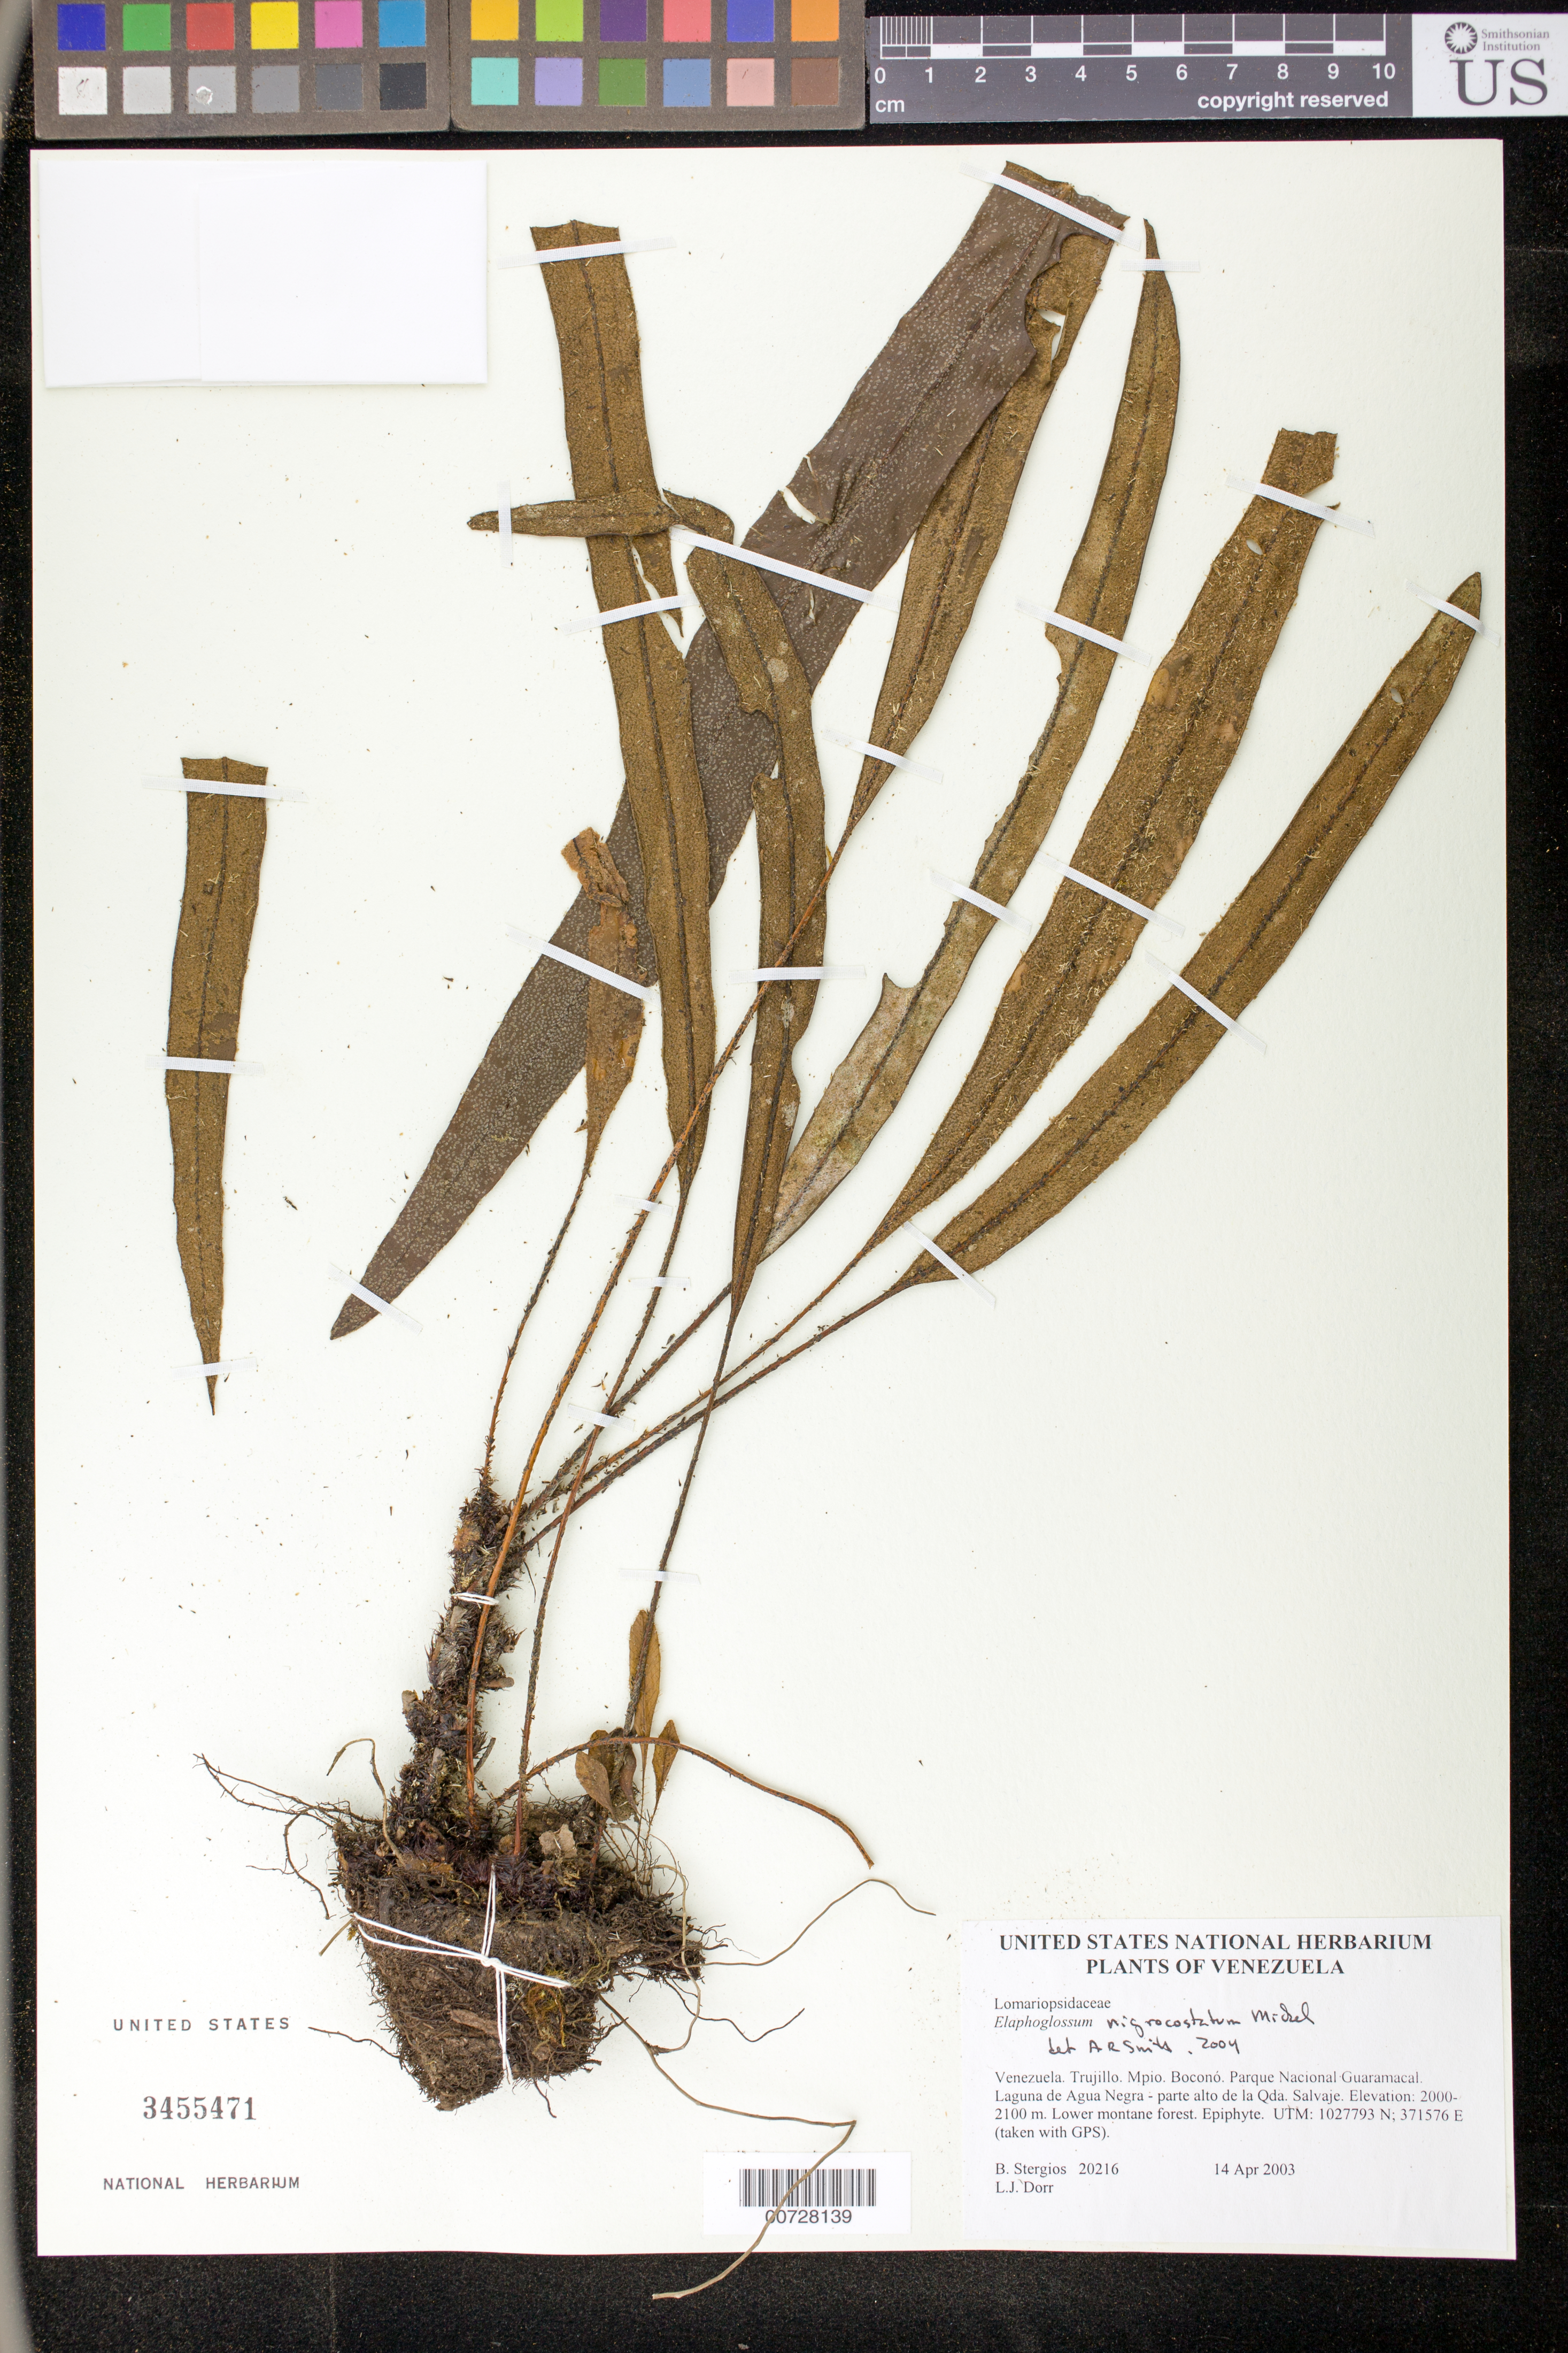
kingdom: Plantae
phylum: Tracheophyta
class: Polypodiopsida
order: Polypodiales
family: Dryopteridaceae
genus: Elaphoglossum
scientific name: Elaphoglossum nigrocostatum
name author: Mickel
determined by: Smith, Alan R., (UC)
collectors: B. G. Stergios & L. J. Dorr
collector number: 20216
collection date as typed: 14 Apr 2003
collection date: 2003-04-14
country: Venezuela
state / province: Trujillo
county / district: Boconó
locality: Parque Nacional Guaramacal. Laguna de Agua Negra - parte alto de la Qda. Salvaje.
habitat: Lower montane forest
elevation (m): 2000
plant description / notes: F, NY, PORT, UC, US, VEN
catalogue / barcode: US 3455471